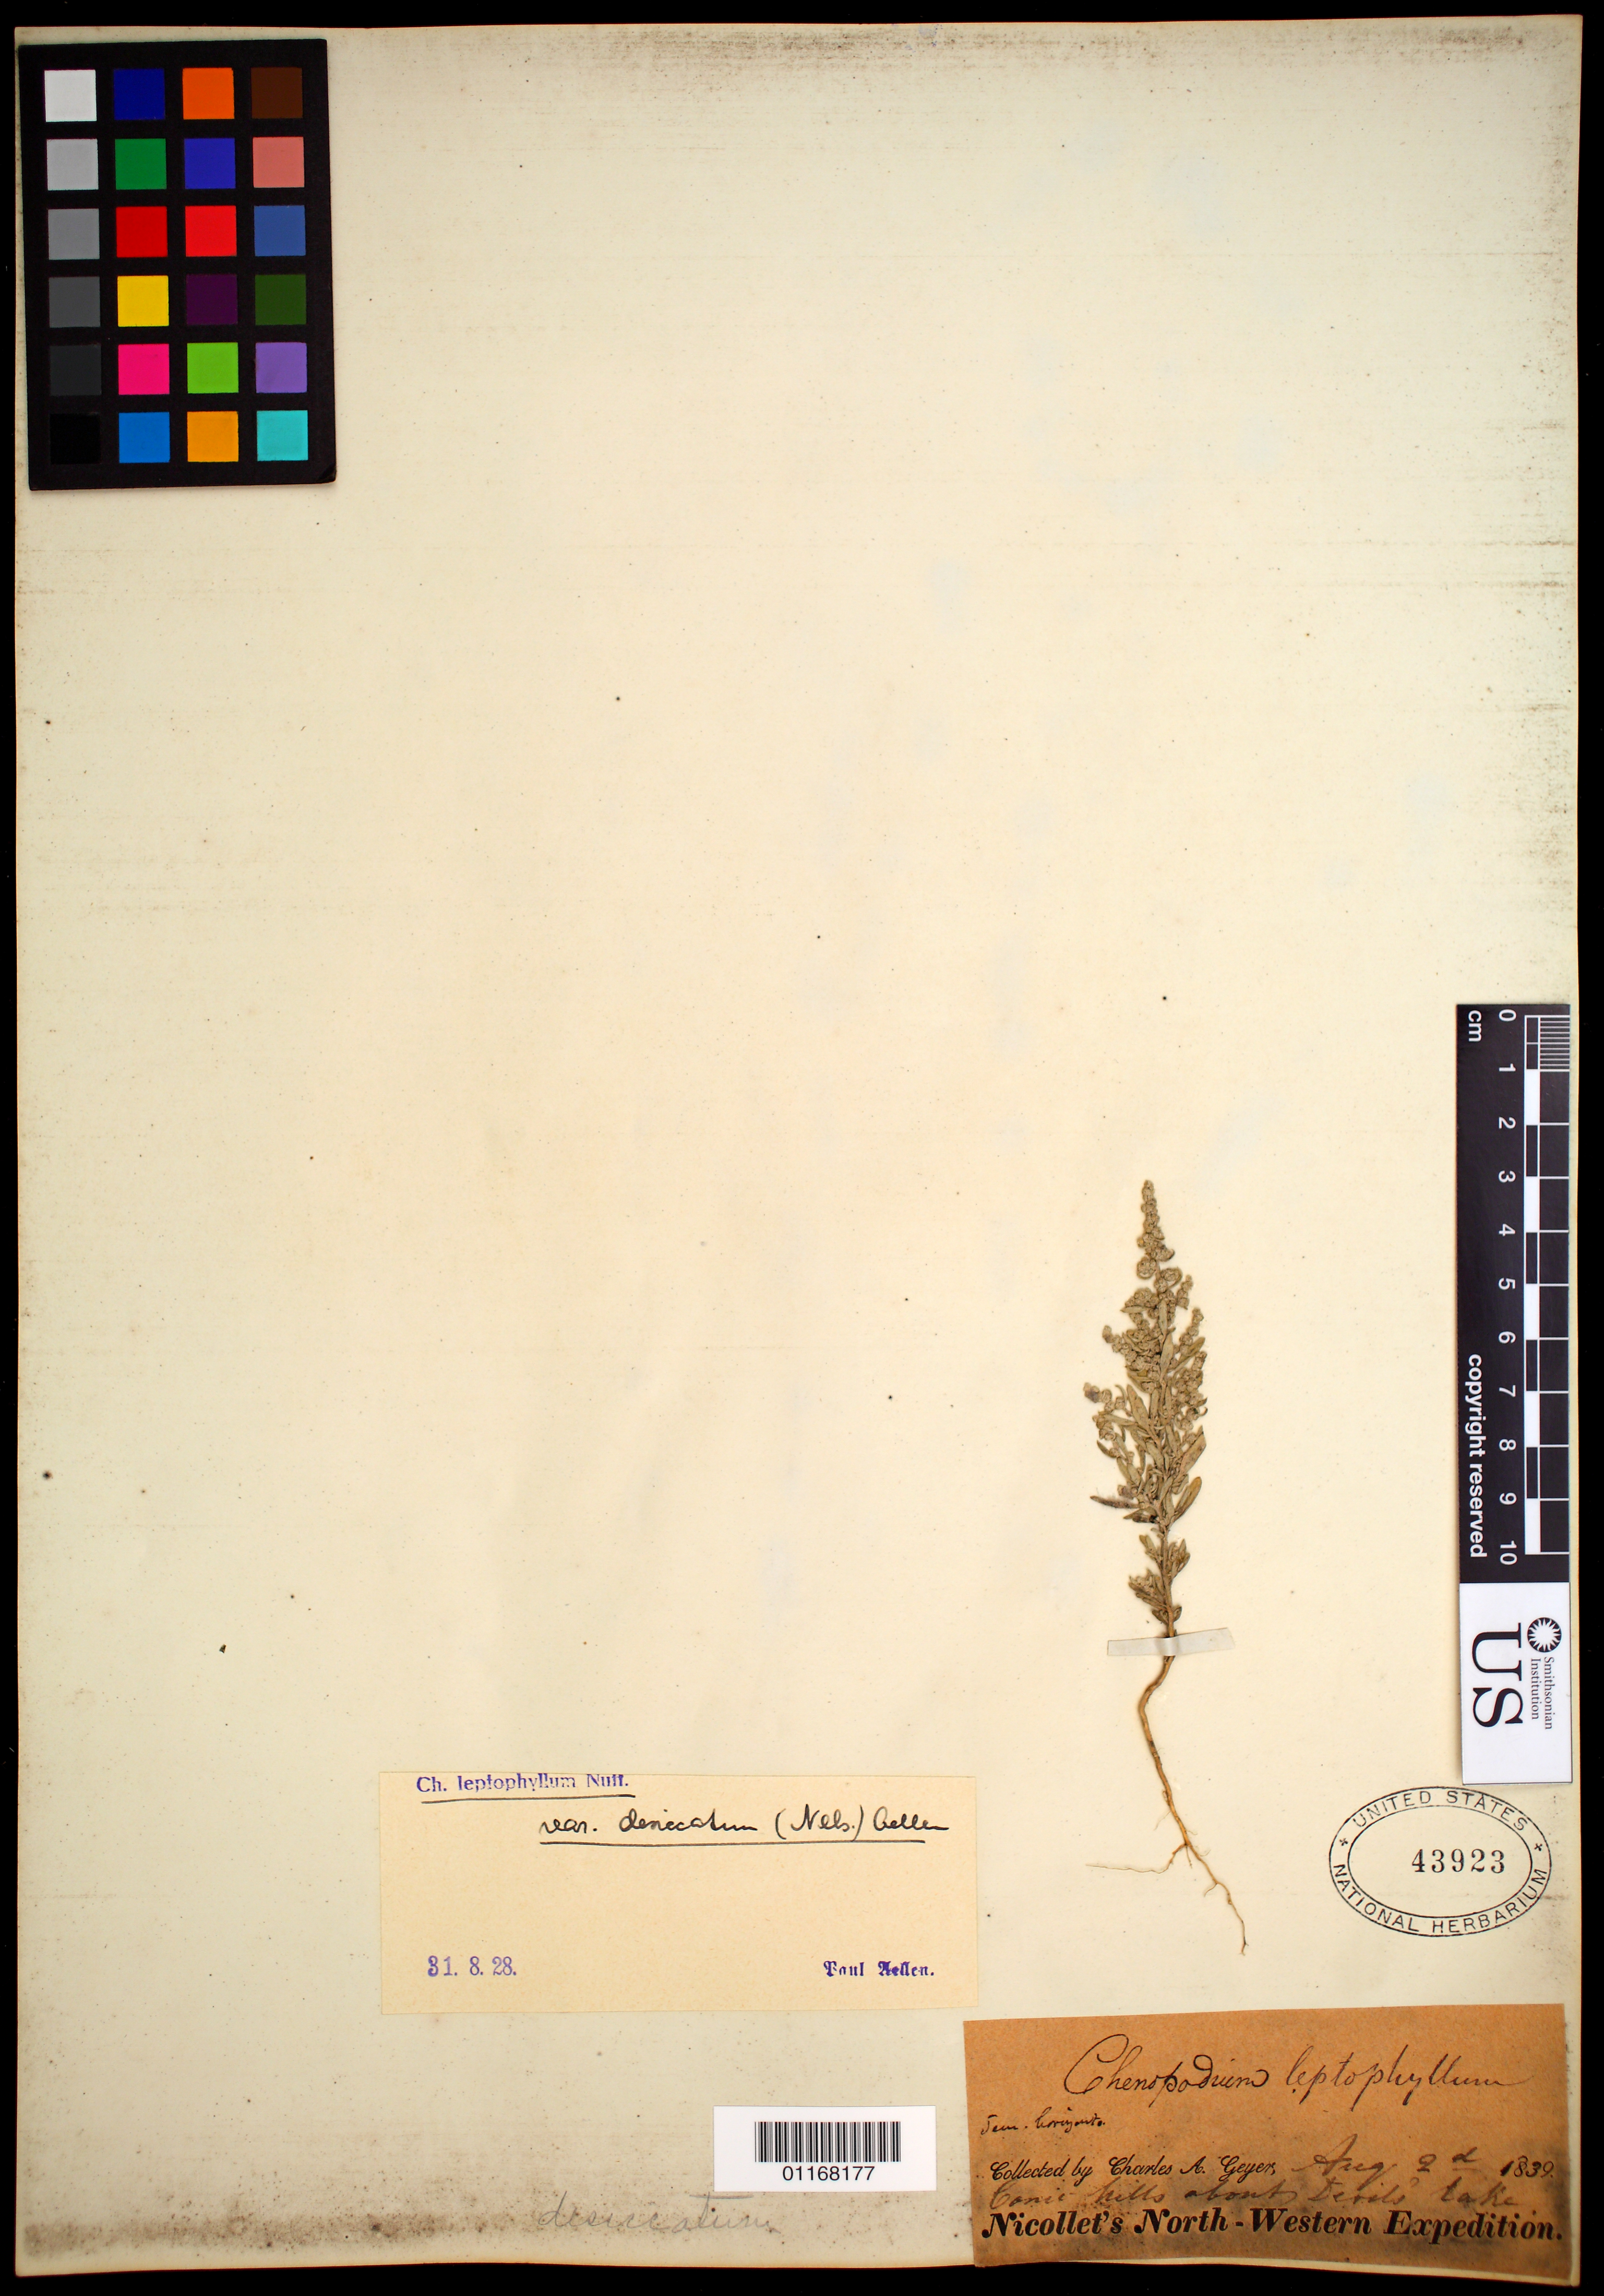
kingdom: Plantae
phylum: Tracheophyta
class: Magnoliopsida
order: Caryophyllales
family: Amaranthaceae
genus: Chenopodium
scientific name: Chenopodium leptophyllum var. desiccatum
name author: (A. Nelson) Aellen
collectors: C. A. Geyer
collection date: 1839-08-02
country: United States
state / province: North Dakota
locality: About Devil's Lake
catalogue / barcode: US 43923